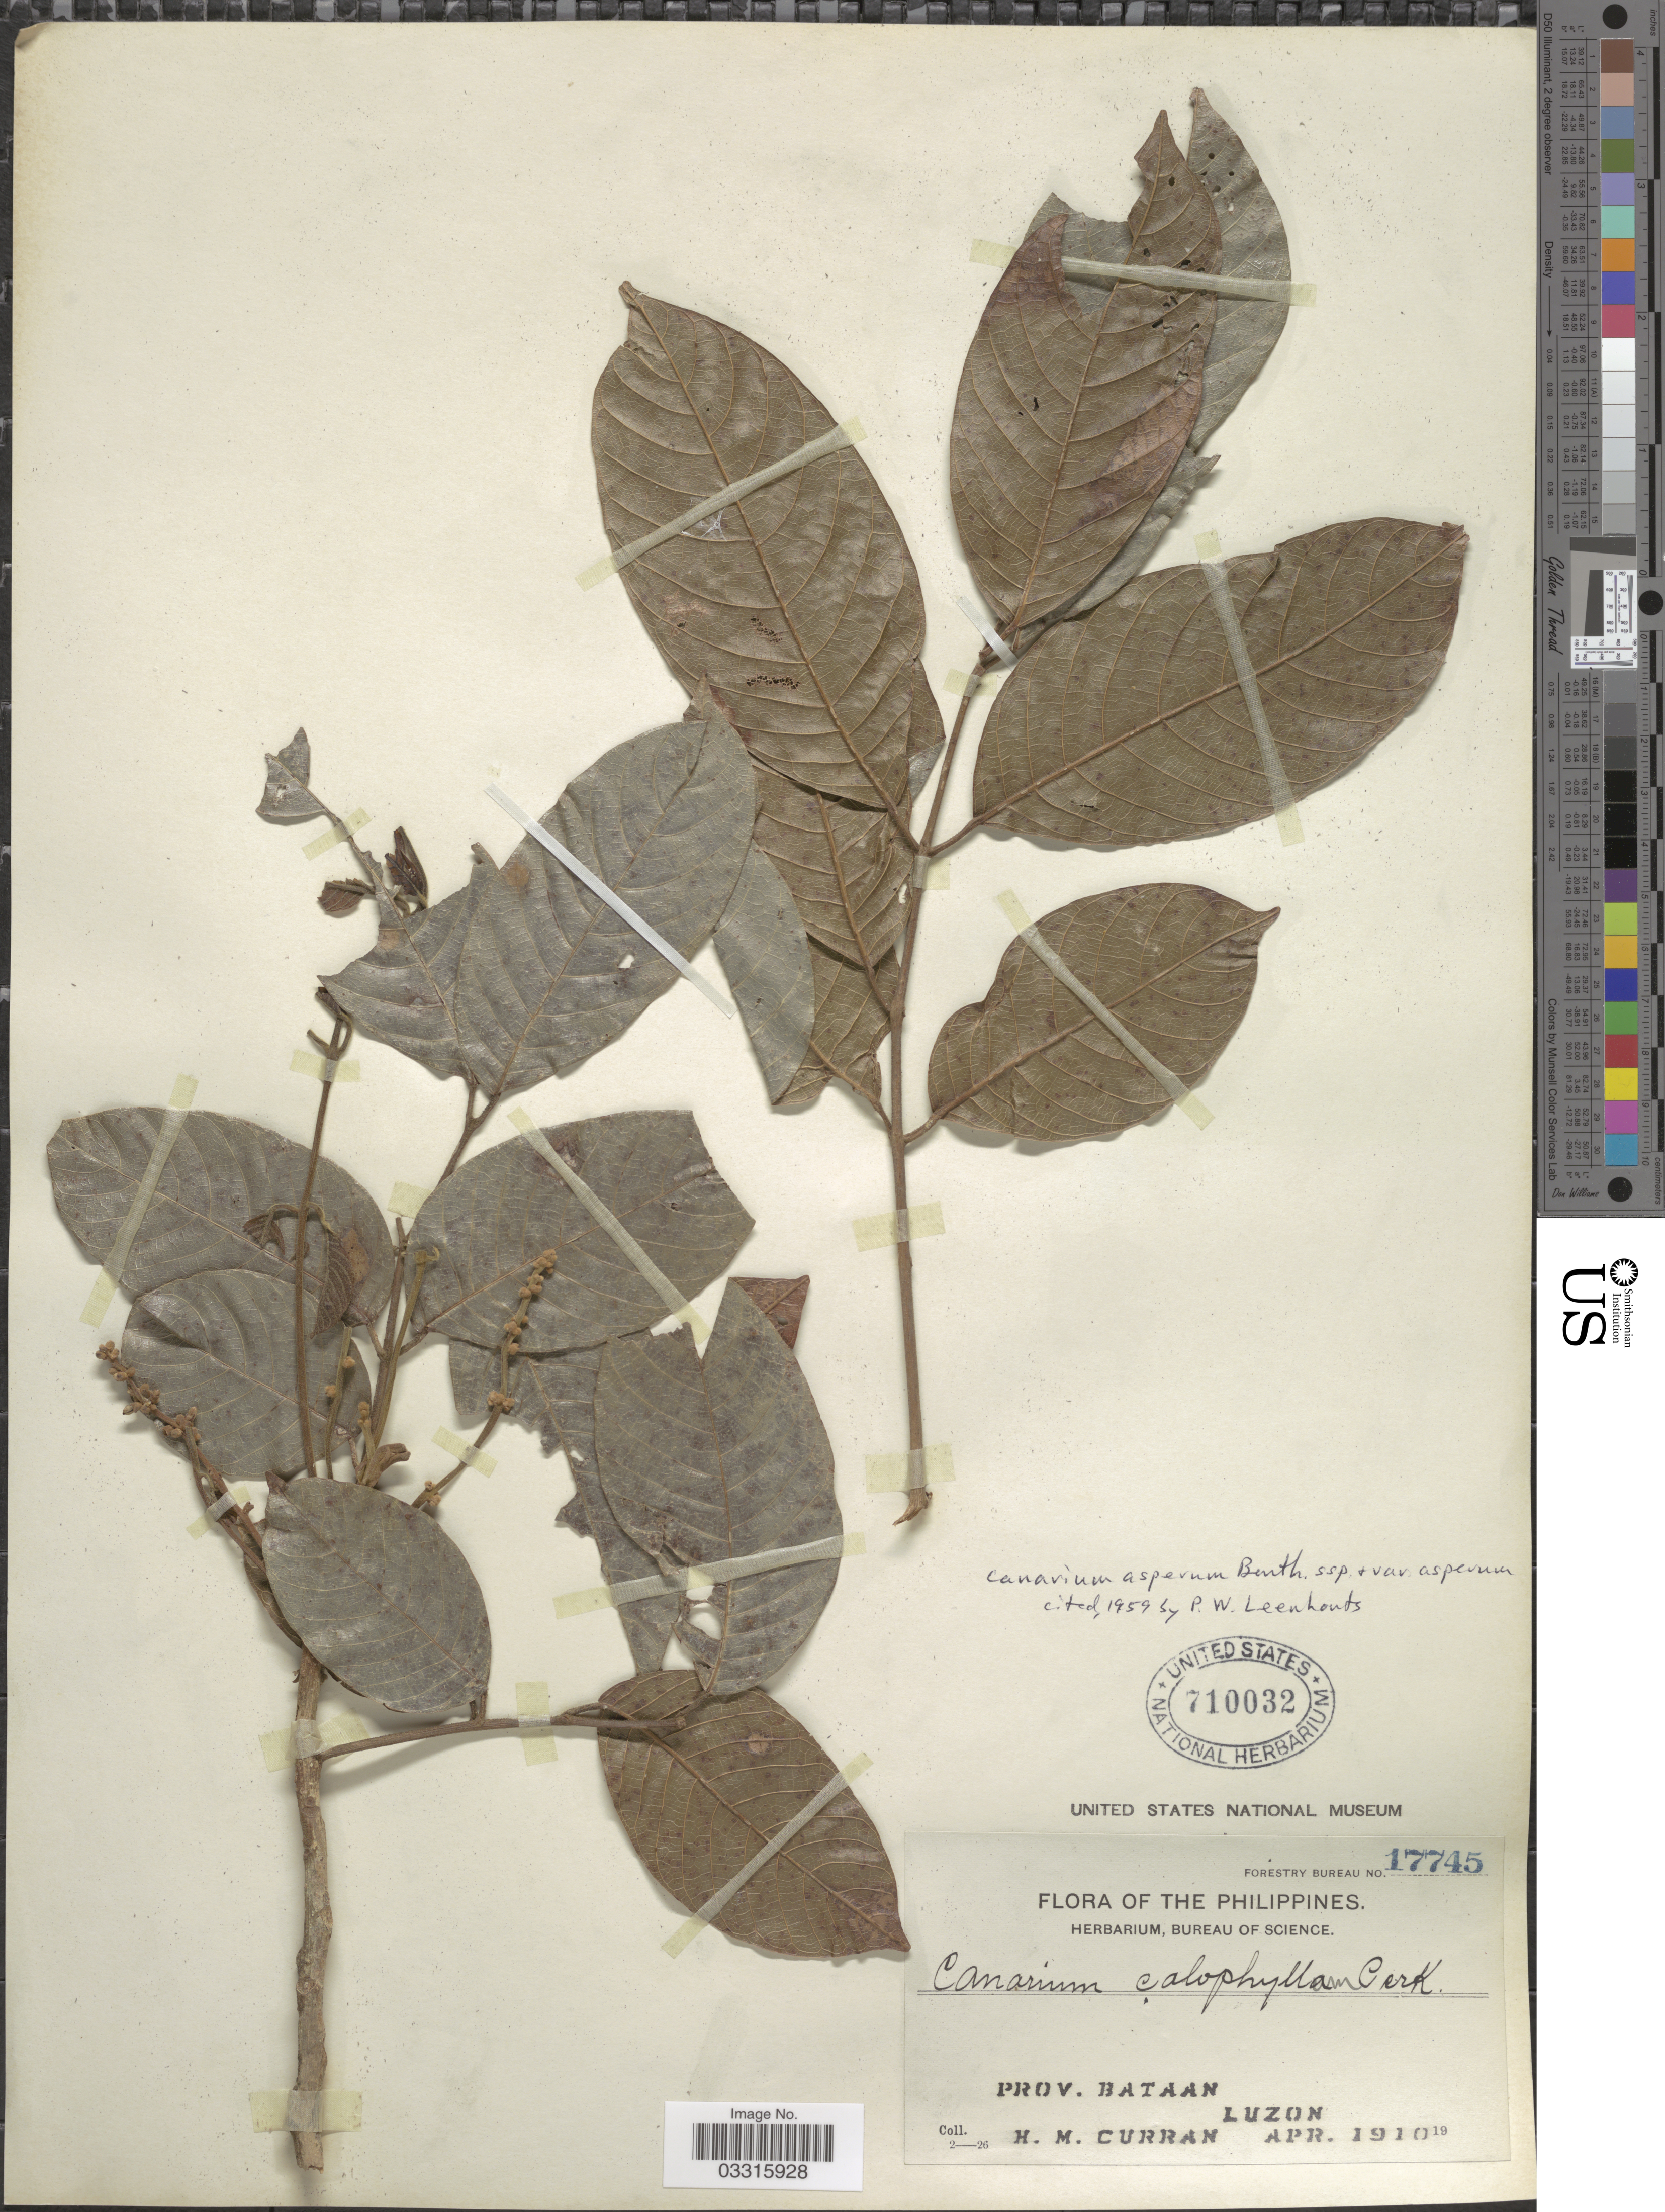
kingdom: Plantae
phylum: Tracheophyta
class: Magnoliopsida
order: Sapindales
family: Burseraceae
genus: Canarium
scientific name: Canarium asperum subsp. asperum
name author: Benth.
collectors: H. M. Curran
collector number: Forestry Bureau 17745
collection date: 1910-04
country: Philippines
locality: Prov. Bataan, Luzon.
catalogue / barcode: US 710032